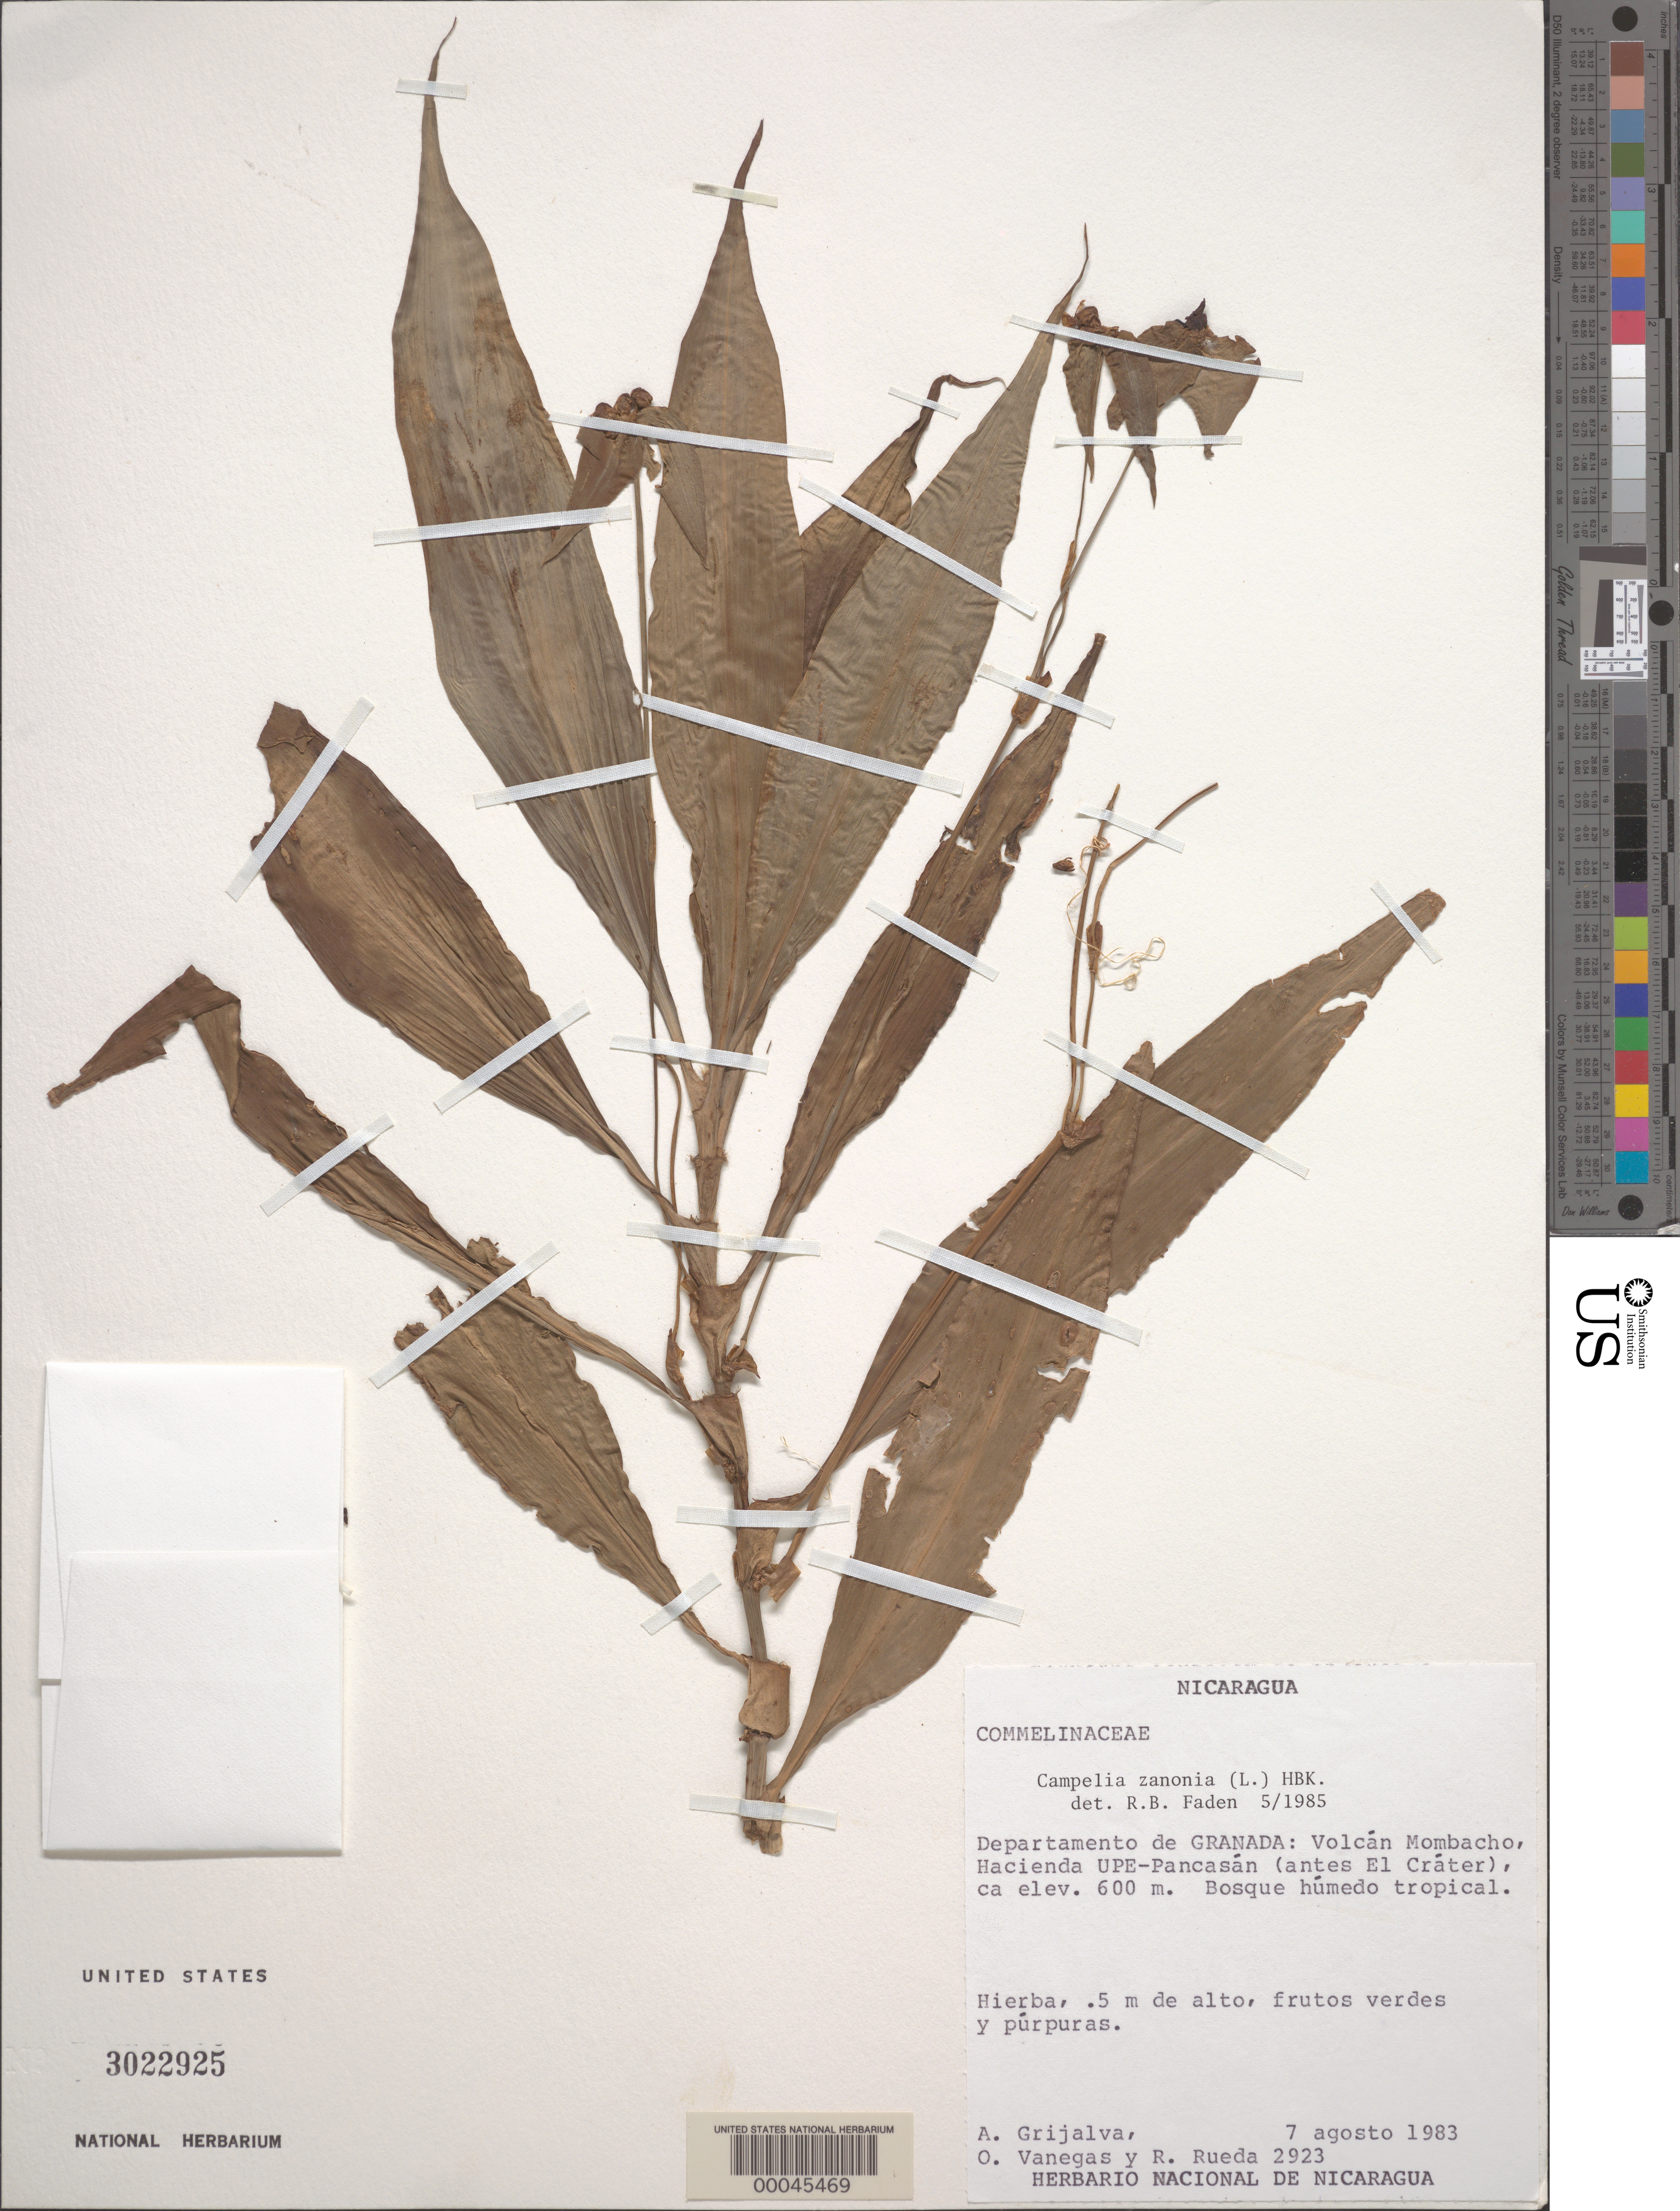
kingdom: Plantae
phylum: Tracheophyta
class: Liliopsida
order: Commelinales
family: Commelinaceae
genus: Tradescantia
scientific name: Tradescantia zanonia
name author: (L.) Sw.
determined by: Faden, Robert B., (US), Smithsonian Institution - National Museum of Natural History (UNITED STATES)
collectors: A. Grijalva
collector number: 2923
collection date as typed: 07 Aug 1983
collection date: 1983-08-07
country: Nicaragua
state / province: Granada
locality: Volcan mombacho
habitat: Tropical forest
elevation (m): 600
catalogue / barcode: US 3022925